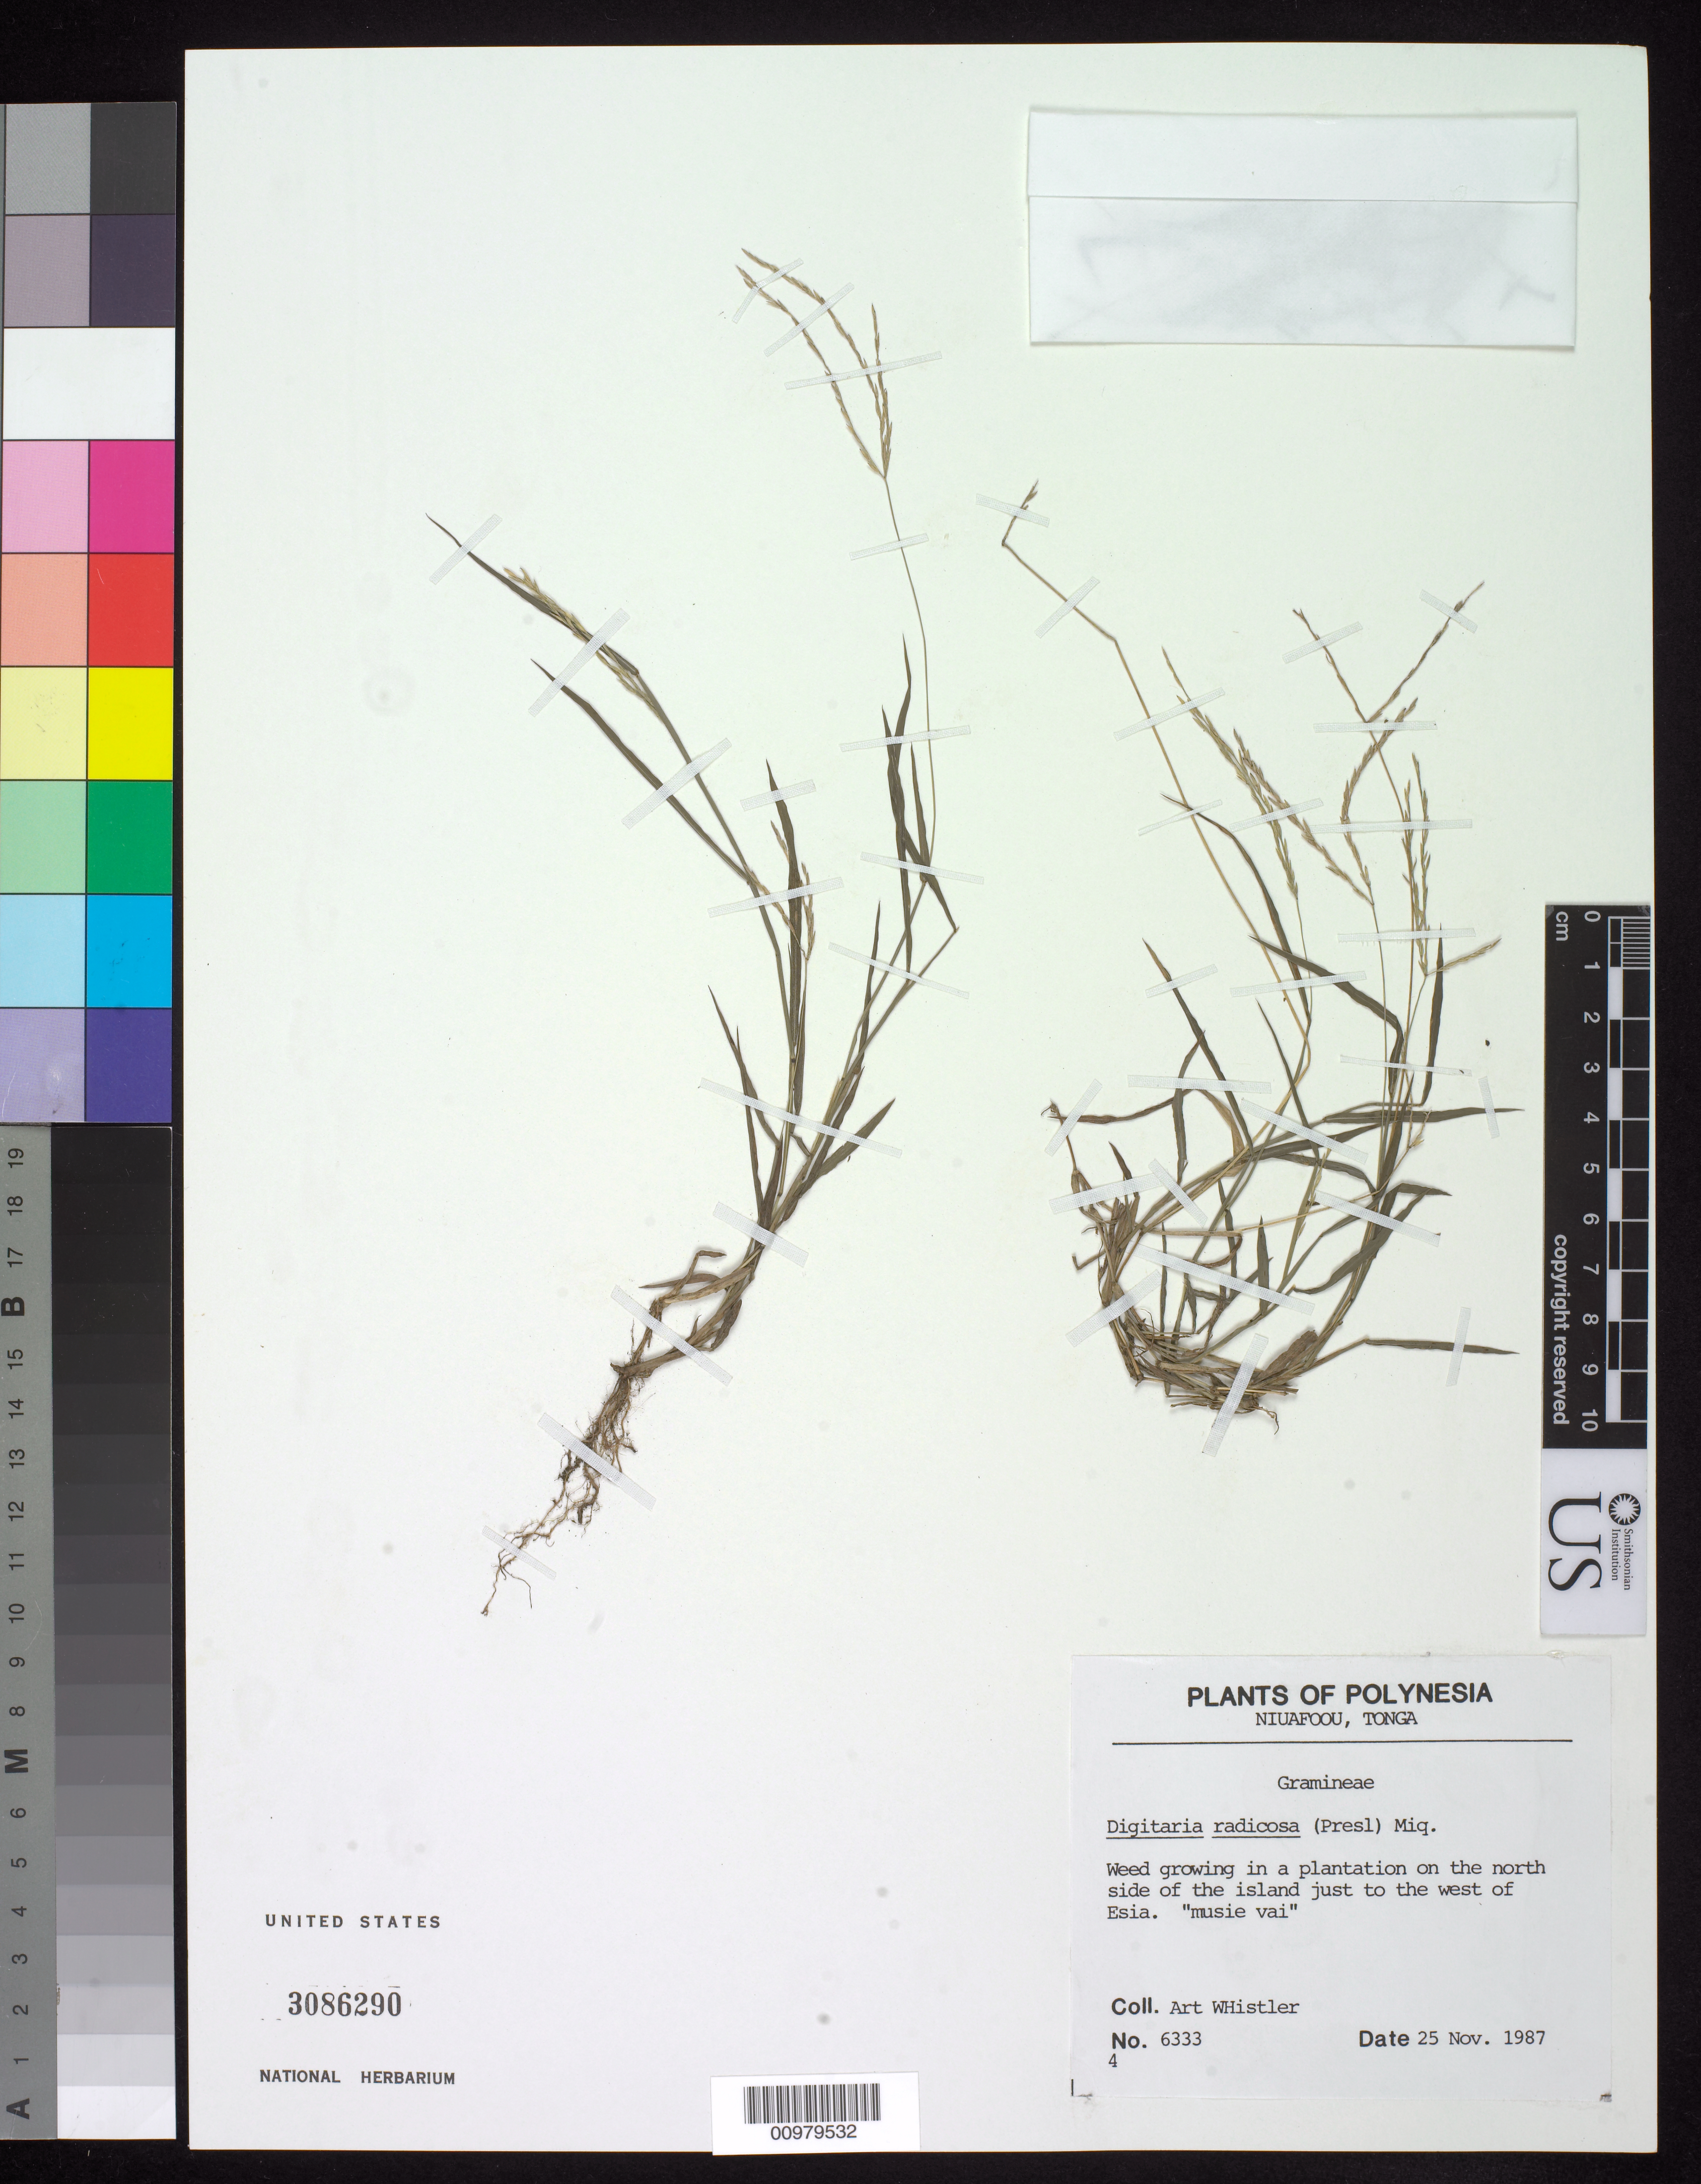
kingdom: Plantae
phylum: Tracheophyta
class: Liliopsida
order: Poales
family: Poaceae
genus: Digitaria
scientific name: Digitaria fuscescens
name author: (J. Presl) Henr.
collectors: A. Whistler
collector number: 6333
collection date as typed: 25 Nov 1987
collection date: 1987-11-25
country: Tonga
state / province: Tonga Outliers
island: Niuafo'ou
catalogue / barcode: US 3086290